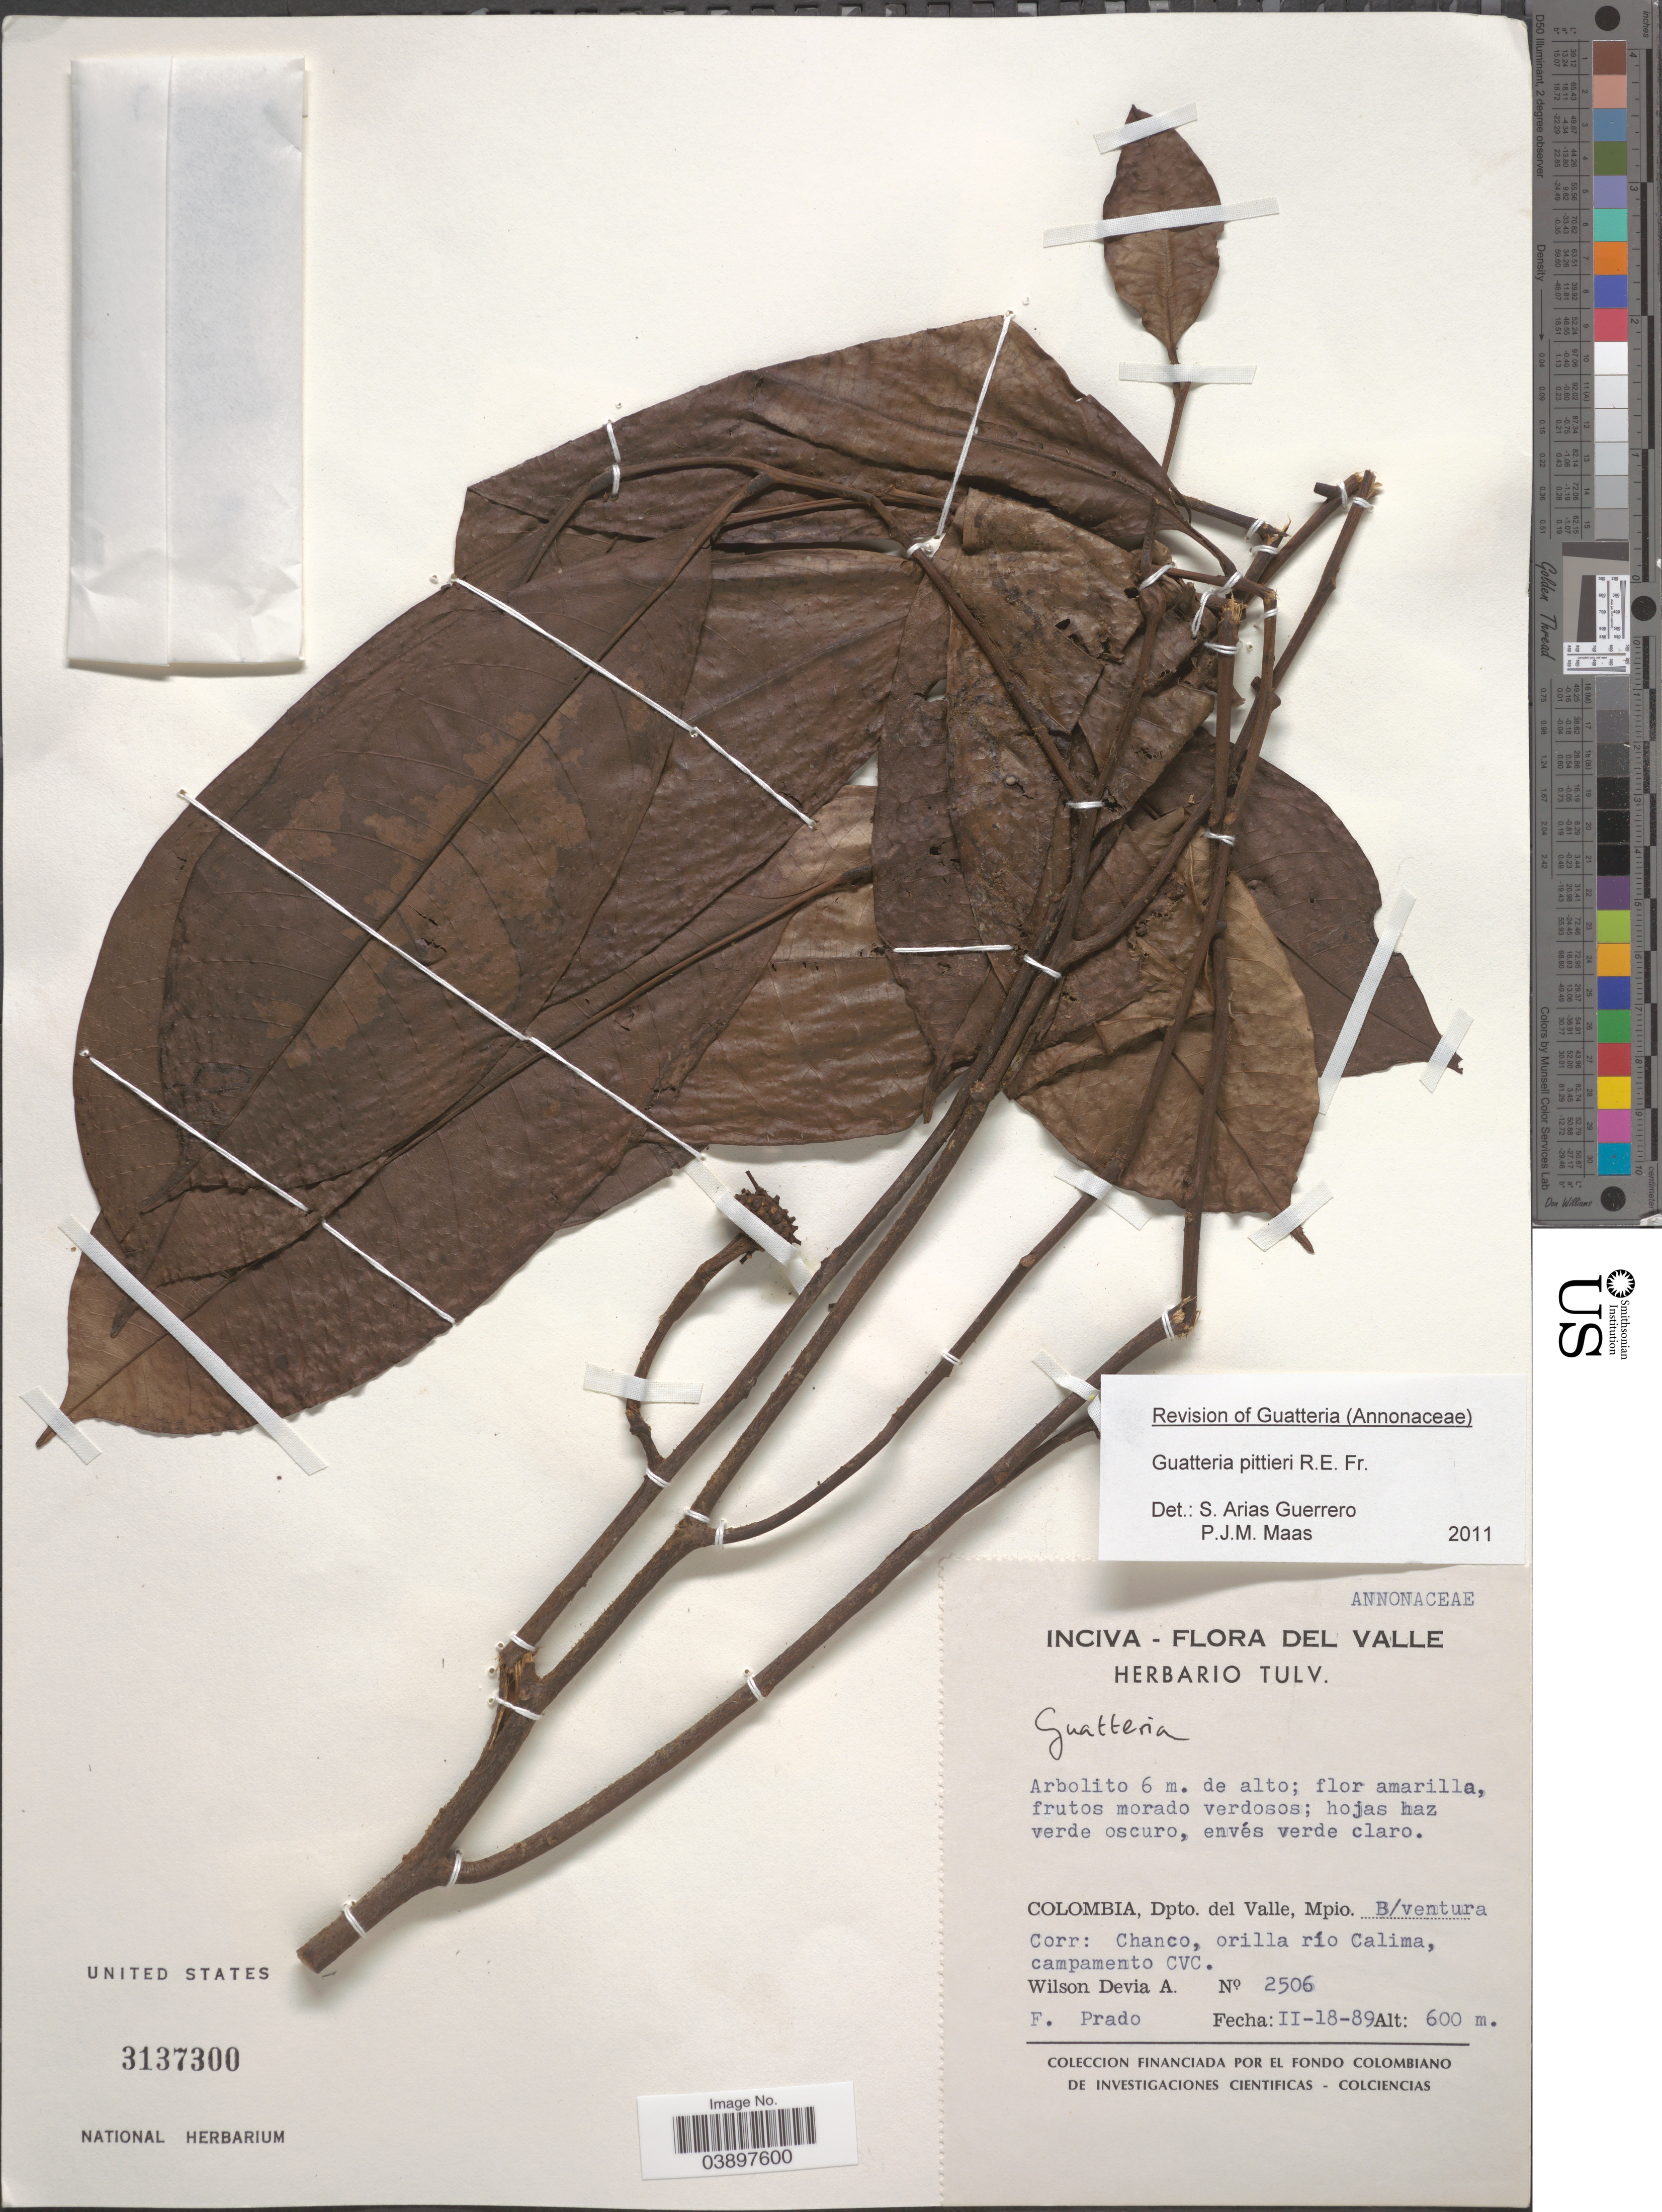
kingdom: Plantae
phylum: Tracheophyta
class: Magnoliopsida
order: Magnoliales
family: Annonaceae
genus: Guatteria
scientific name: Guatteria pittieri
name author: R.E. Fr.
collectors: W. Devia A. & F. Prado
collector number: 2506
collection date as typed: Transcribed d/m/y: 18/2/89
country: Colombia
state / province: Valle del Cauca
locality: Valle. Dpto. del Valle, Mpio. B/ventura. Corr: Chanco, orilla río Calima, campamento CVC.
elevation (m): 600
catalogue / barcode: US 3137300